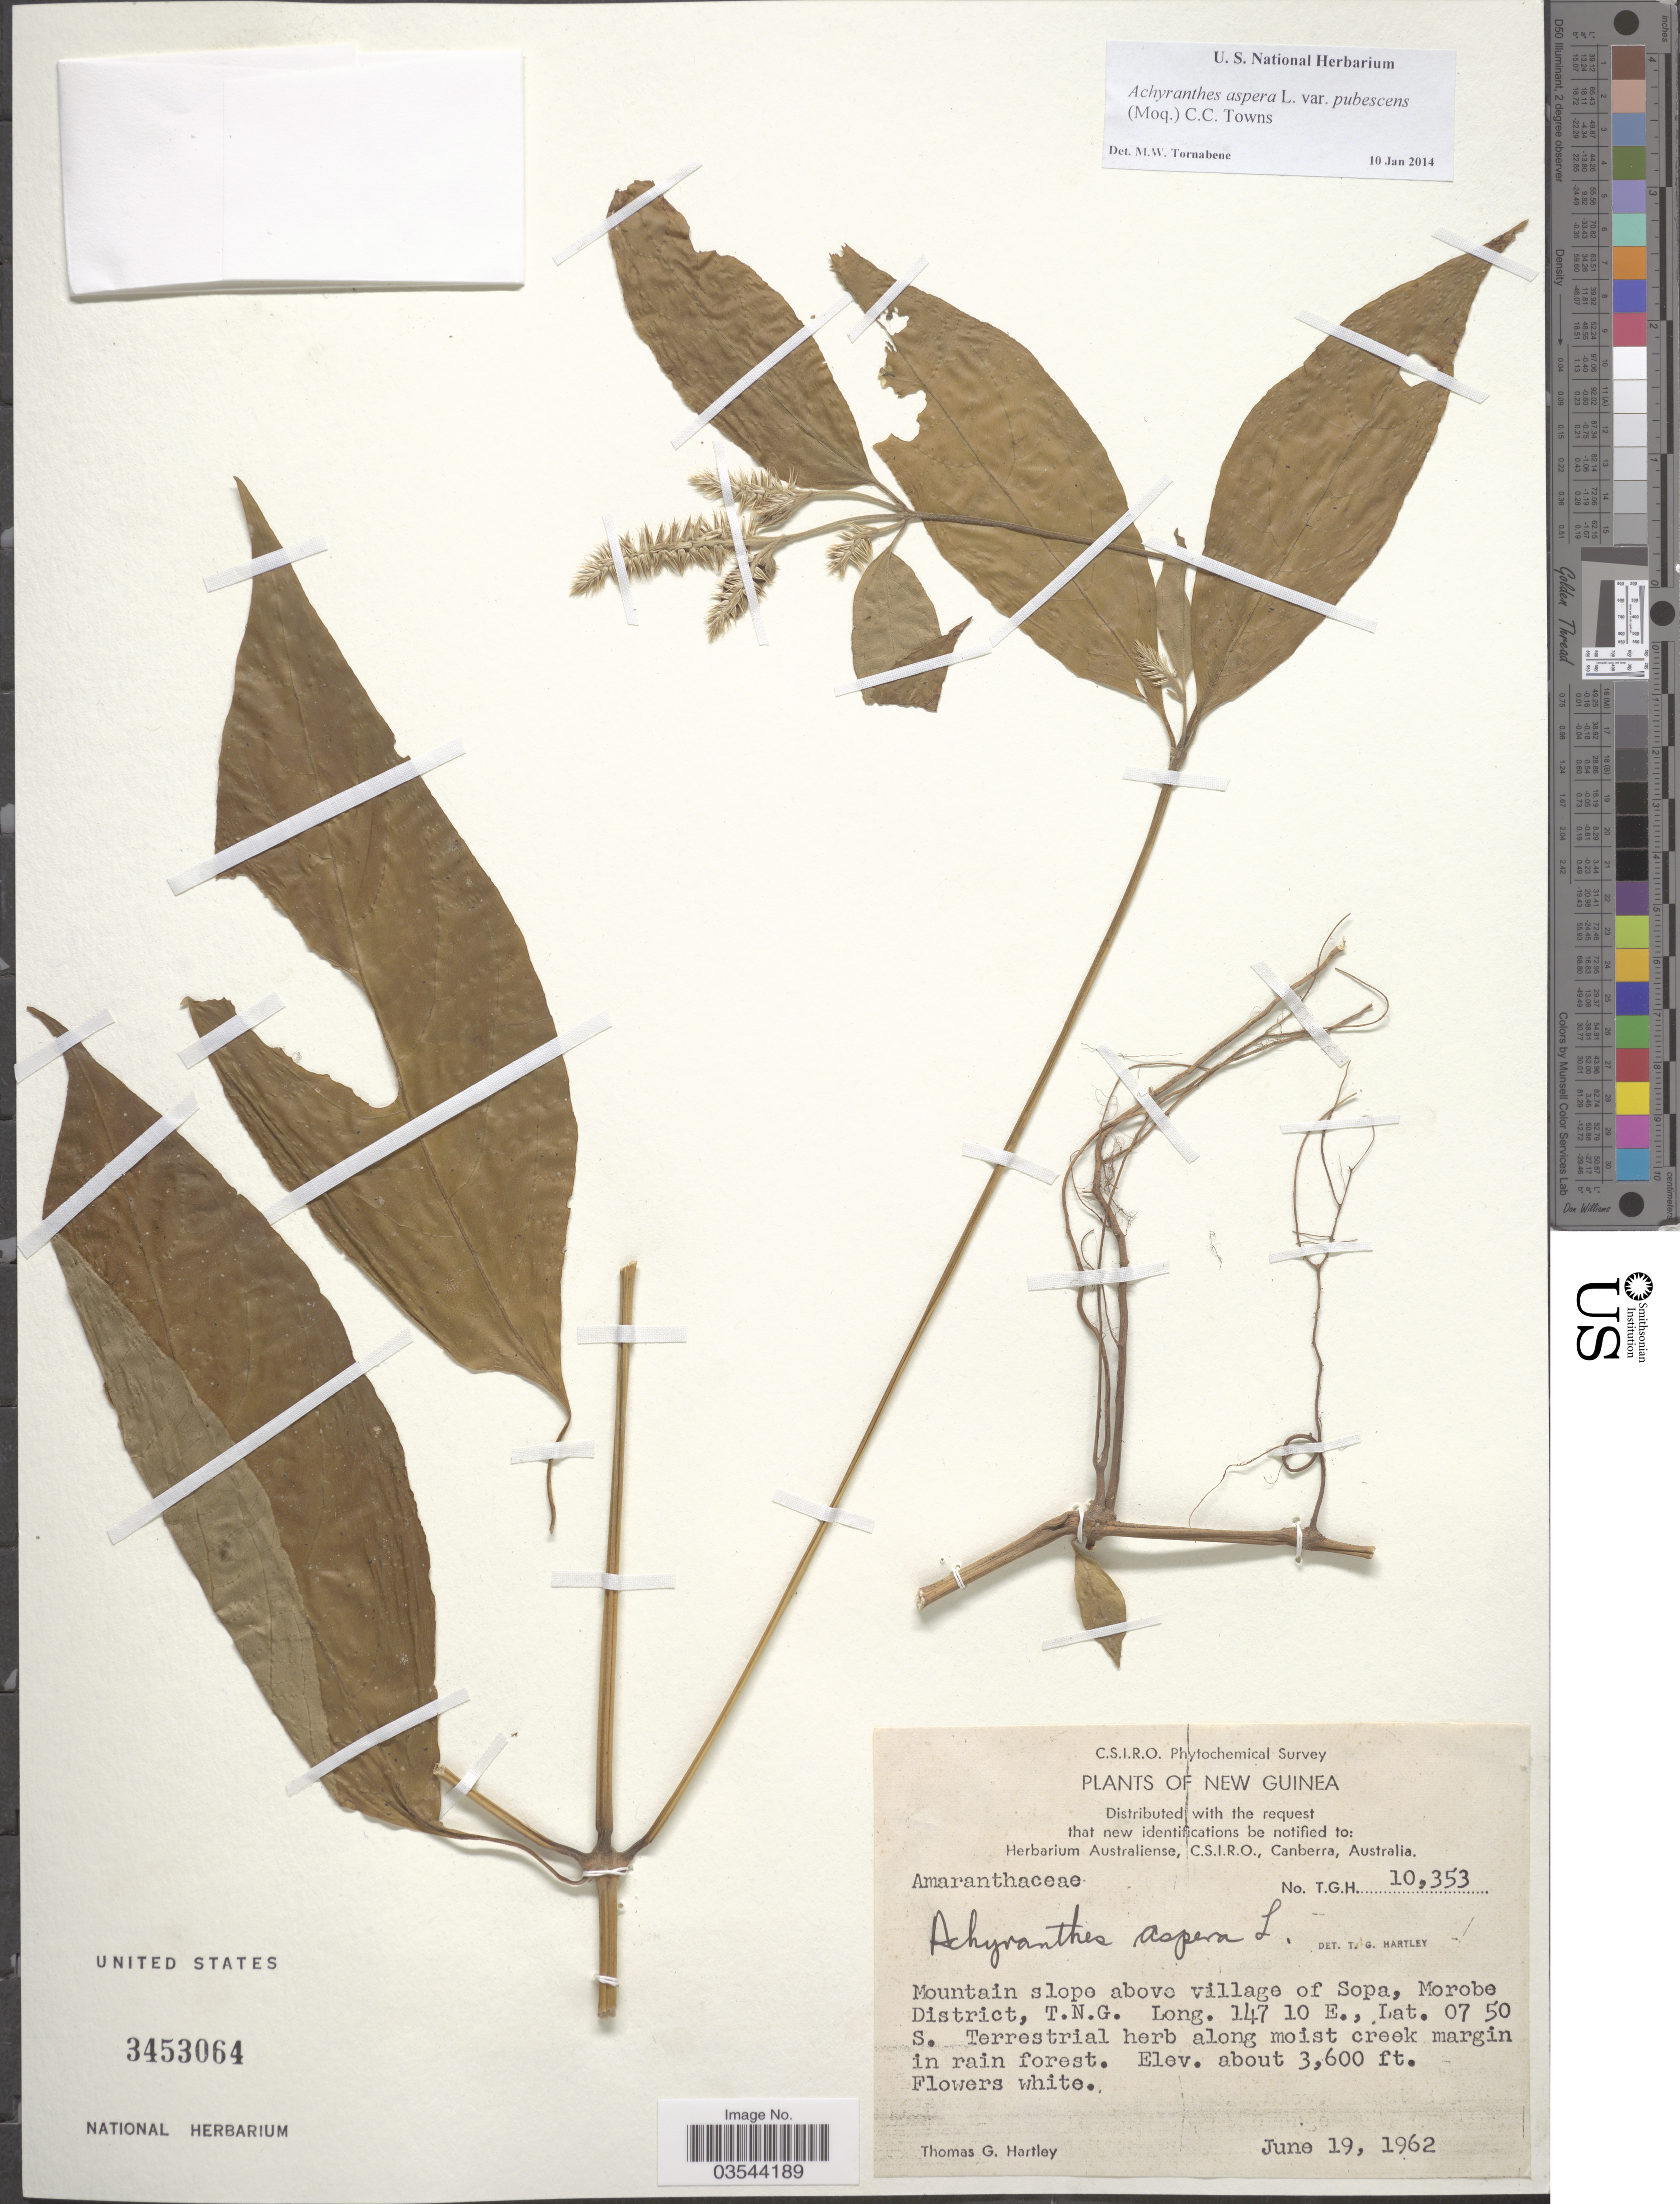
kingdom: Plantae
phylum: Tracheophyta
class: Magnoliopsida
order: Caryophyllales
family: Amaranthaceae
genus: Achyranthes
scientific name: Achyranthes aspera var. pubescens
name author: (Moq.) M. Gómez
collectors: T. G. Hartley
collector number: T.G.H.10353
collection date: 1962-06-19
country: Papua New Guinea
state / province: Morobe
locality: New Guinea. Mountain slope above village of Sopa, Morobe District, T.N.G.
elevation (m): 1097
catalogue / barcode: US 3453064